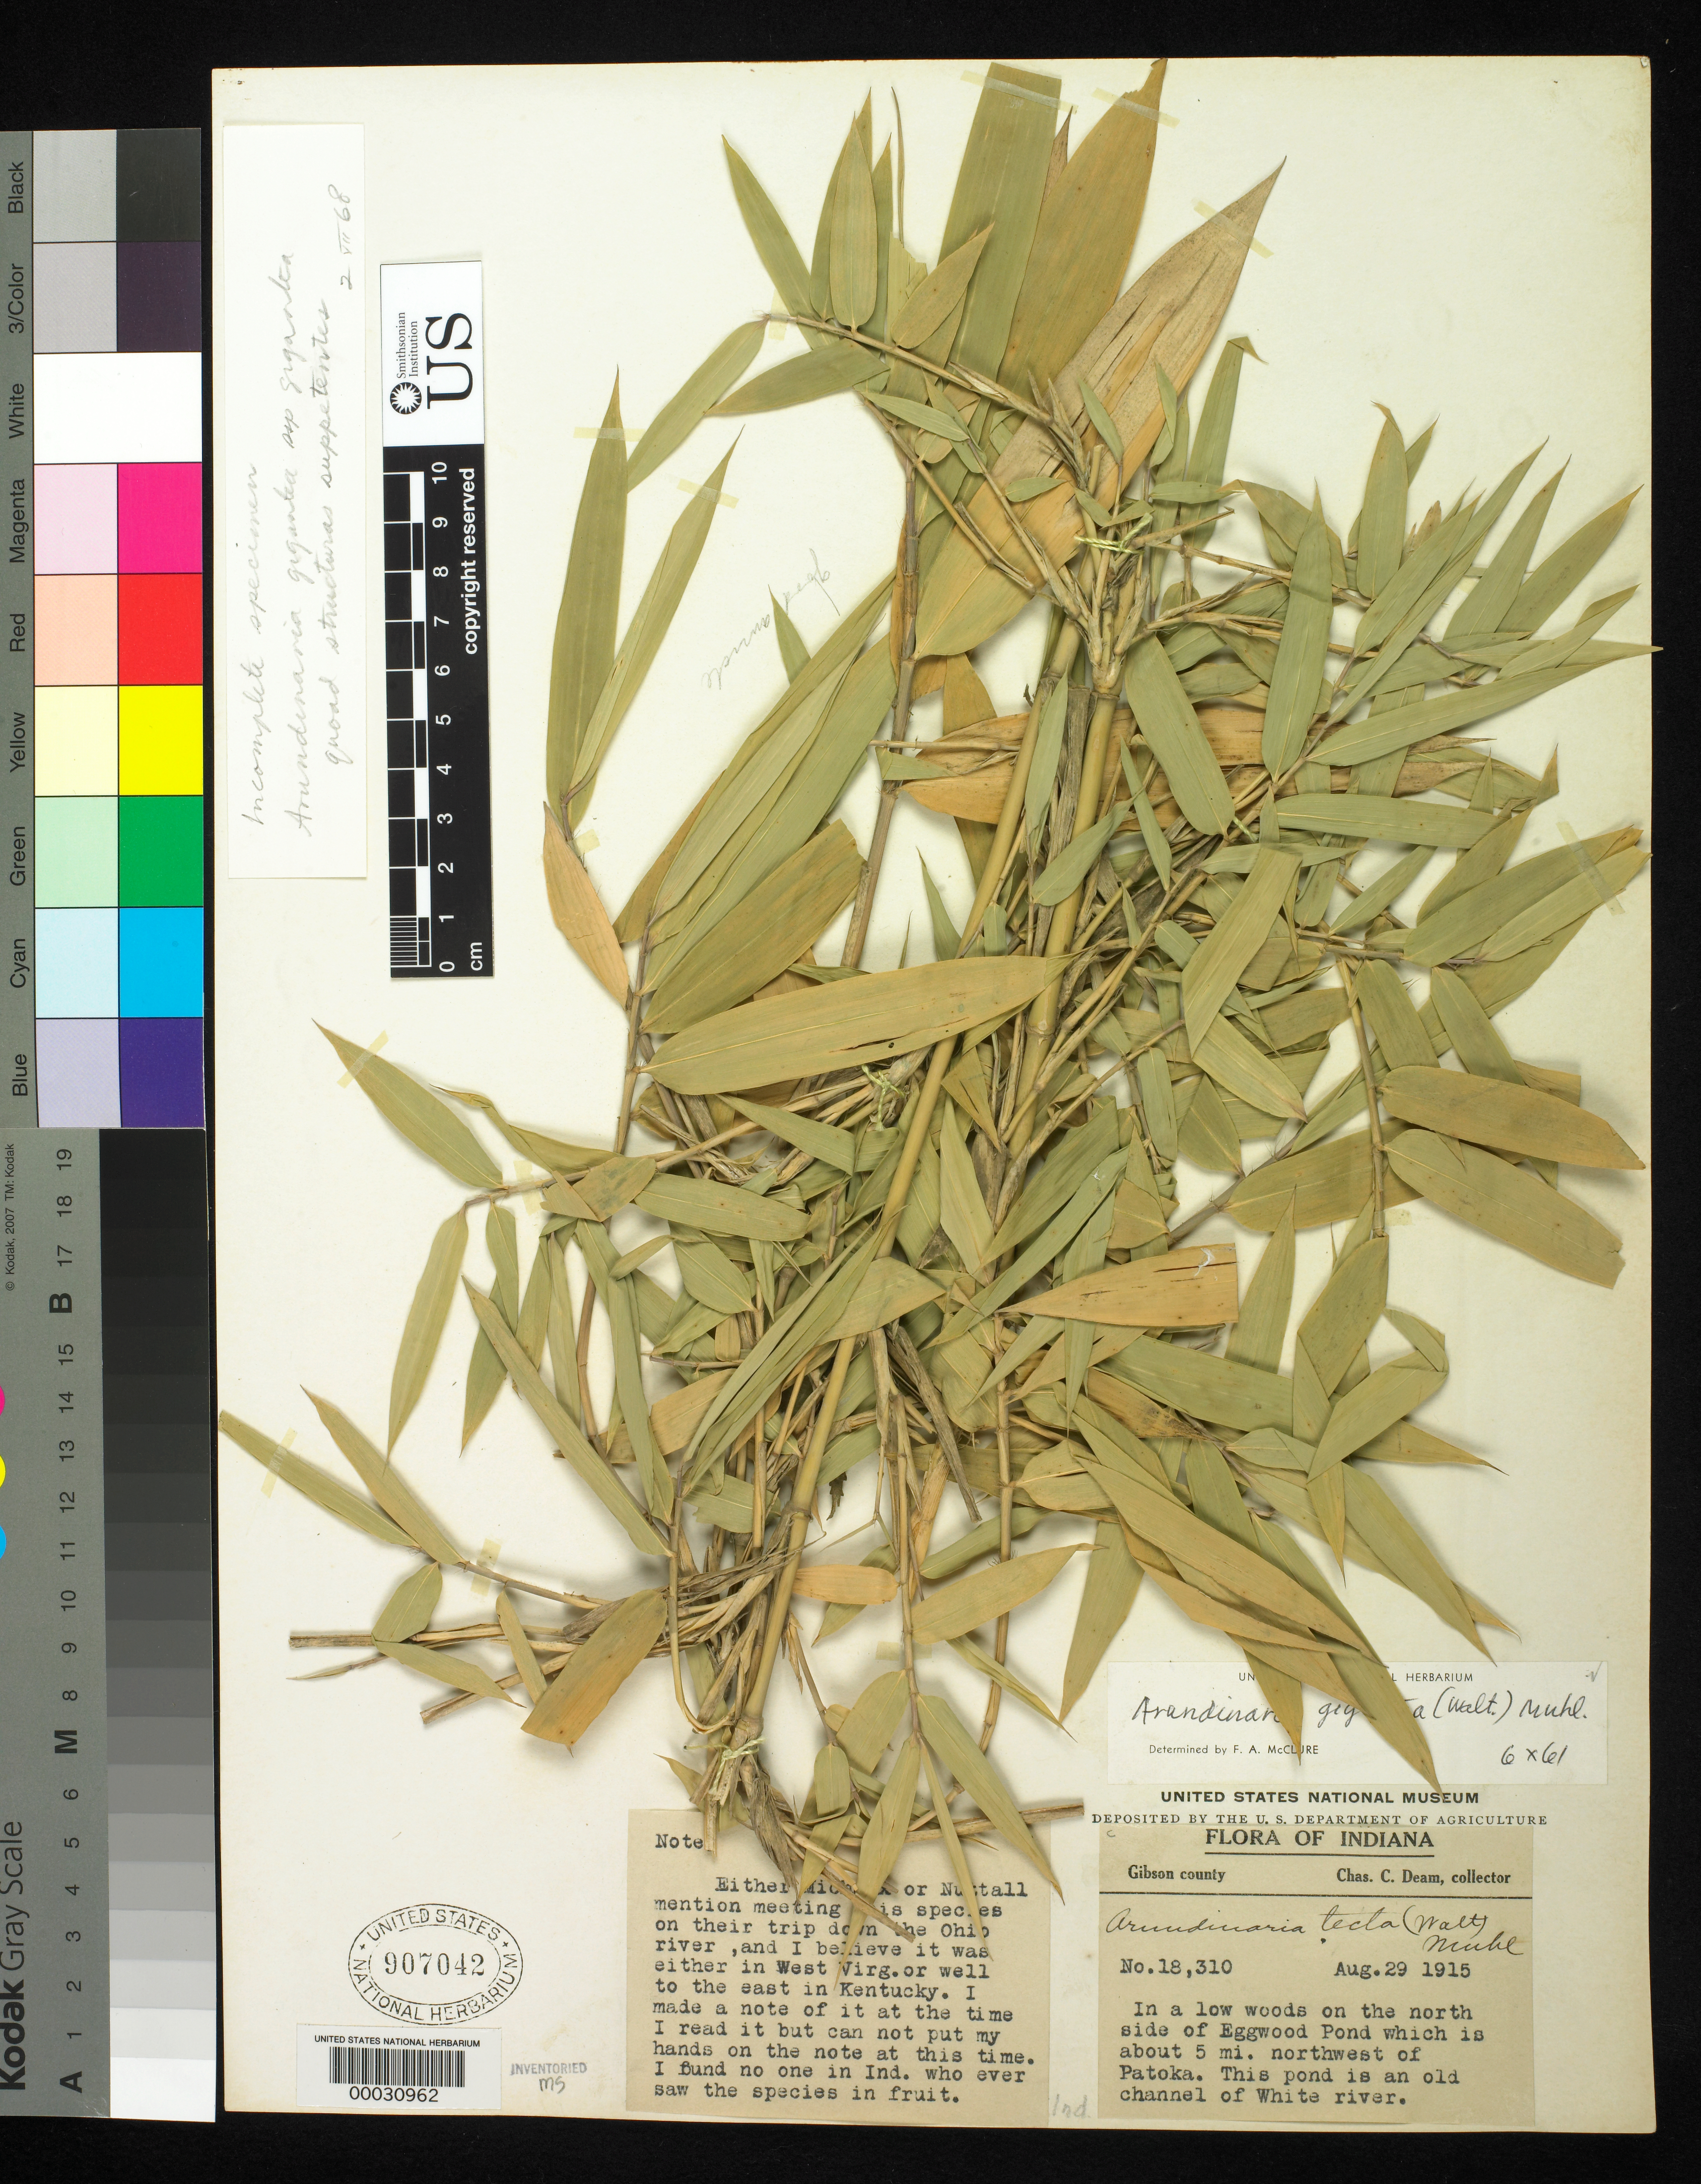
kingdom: Plantae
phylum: Tracheophyta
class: Liliopsida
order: Poales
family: Poaceae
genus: Arundinaria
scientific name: Arundinaria gigantea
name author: (Walter) Muhl.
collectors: C. C. Deam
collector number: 18310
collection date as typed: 29 Aug 1915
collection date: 1915-08-29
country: United States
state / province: Indiana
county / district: Gibson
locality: Patoka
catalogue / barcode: US 907042